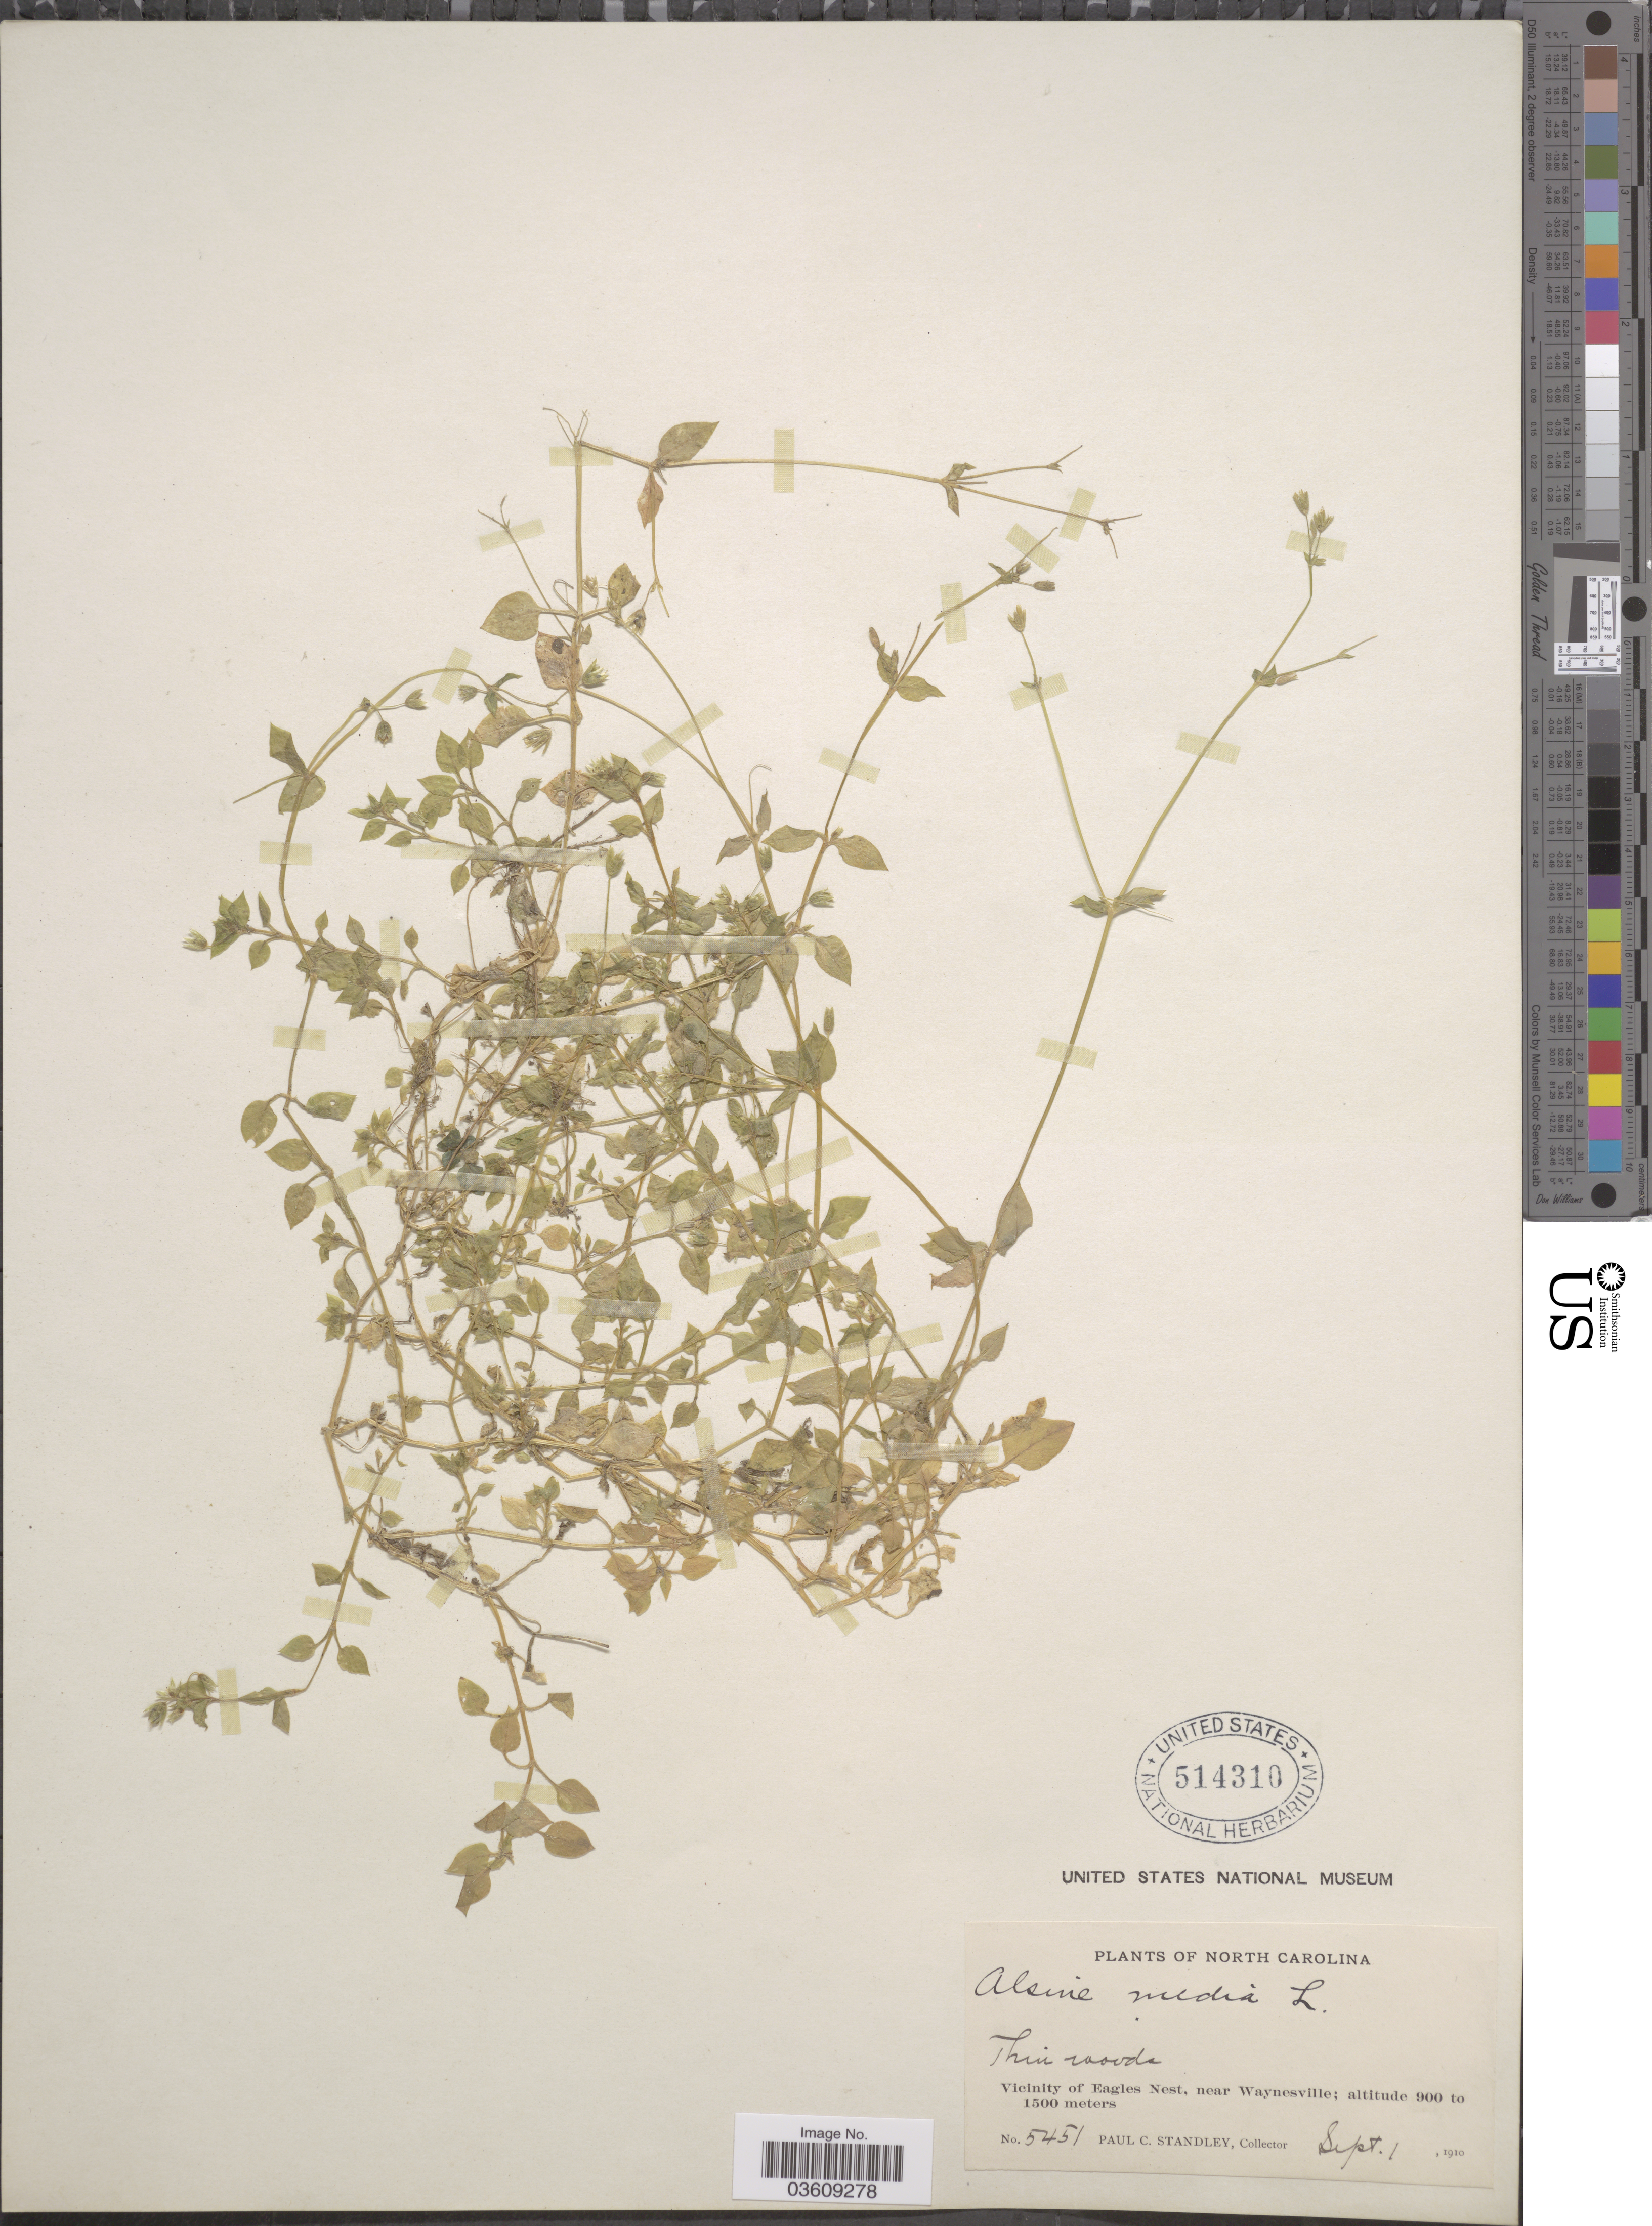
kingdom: Plantae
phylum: Tracheophyta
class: Magnoliopsida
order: Caryophyllales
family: Caryophyllaceae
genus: Stellaria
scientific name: Stellaria media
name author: (L.) Vill.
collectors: P. C. Standley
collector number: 5451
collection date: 1910-09-01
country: United States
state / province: North Carolina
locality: Vicinity of Eagles Nest, near Waynesville.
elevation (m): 900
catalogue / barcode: US 514310